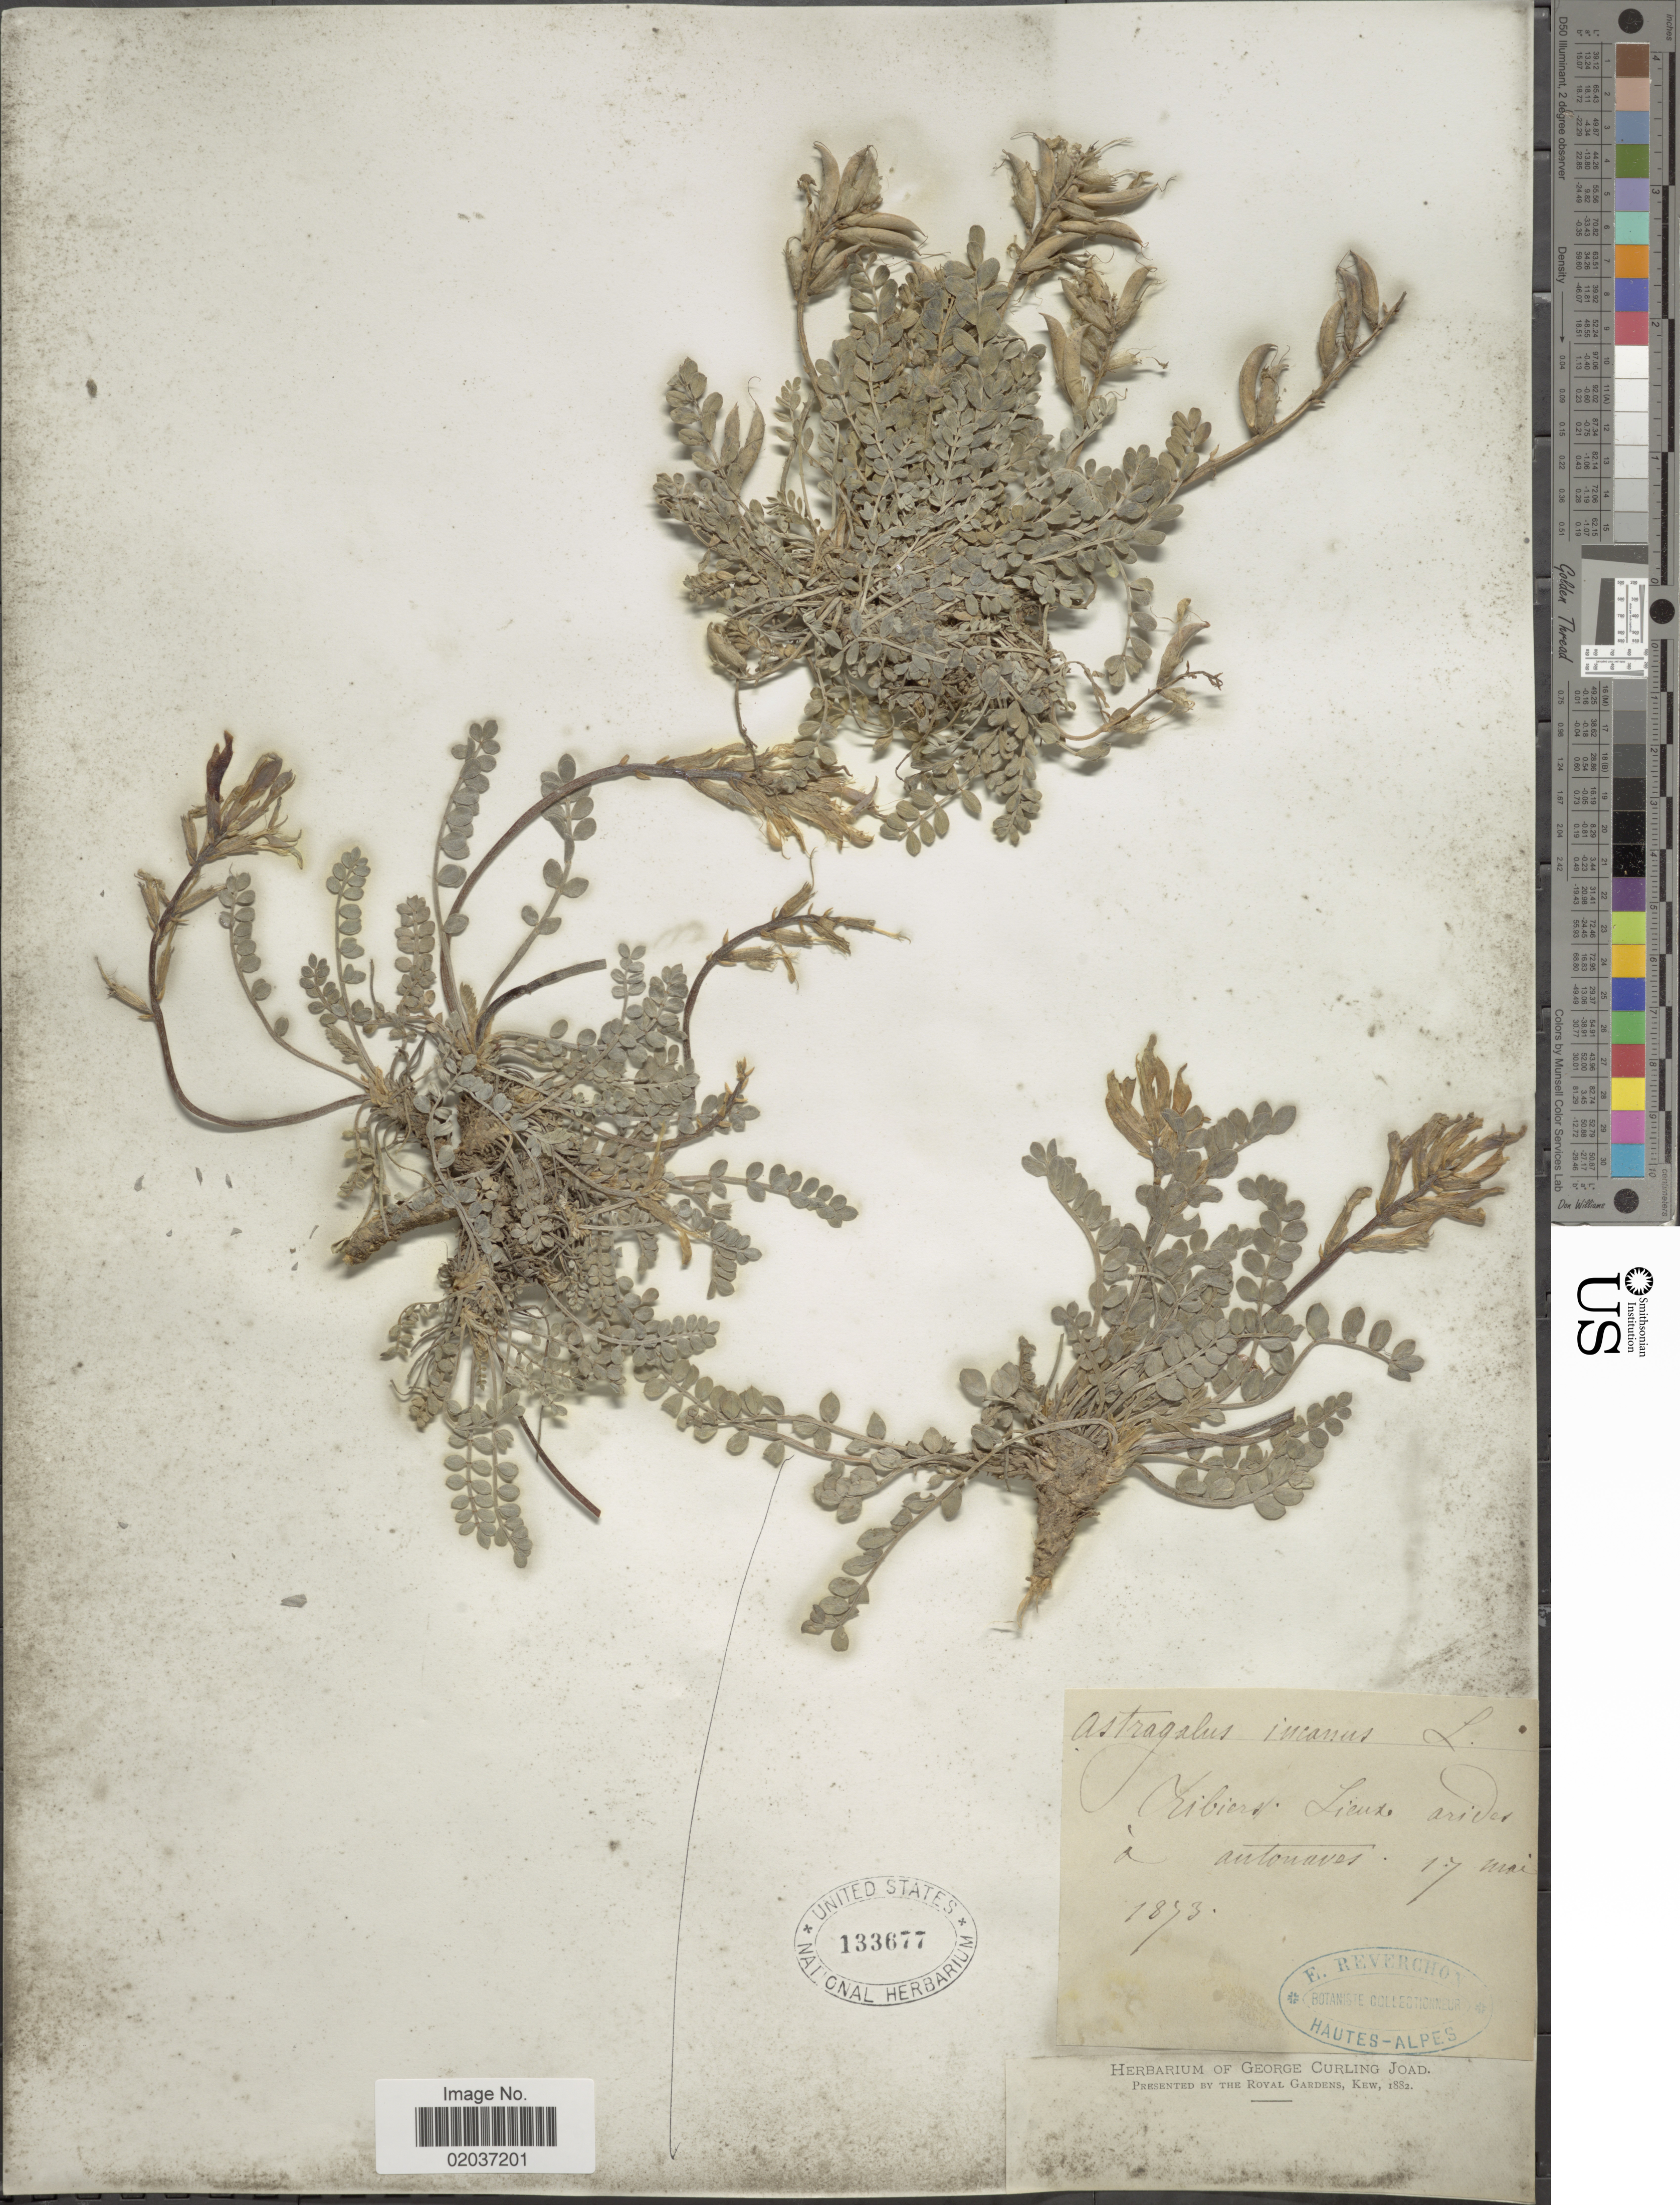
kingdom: Plantae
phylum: Tracheophyta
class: Magnoliopsida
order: Fabales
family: Fabaceae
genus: Astragalus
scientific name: Astragalus incanus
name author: L.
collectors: E. Reverchon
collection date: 1873-05-17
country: France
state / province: Provence-Alpes-Côte d'Azur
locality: Ribiers, lieux arides à Antonaves [Ribiers, dry places at Antonaves]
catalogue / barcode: US 133677